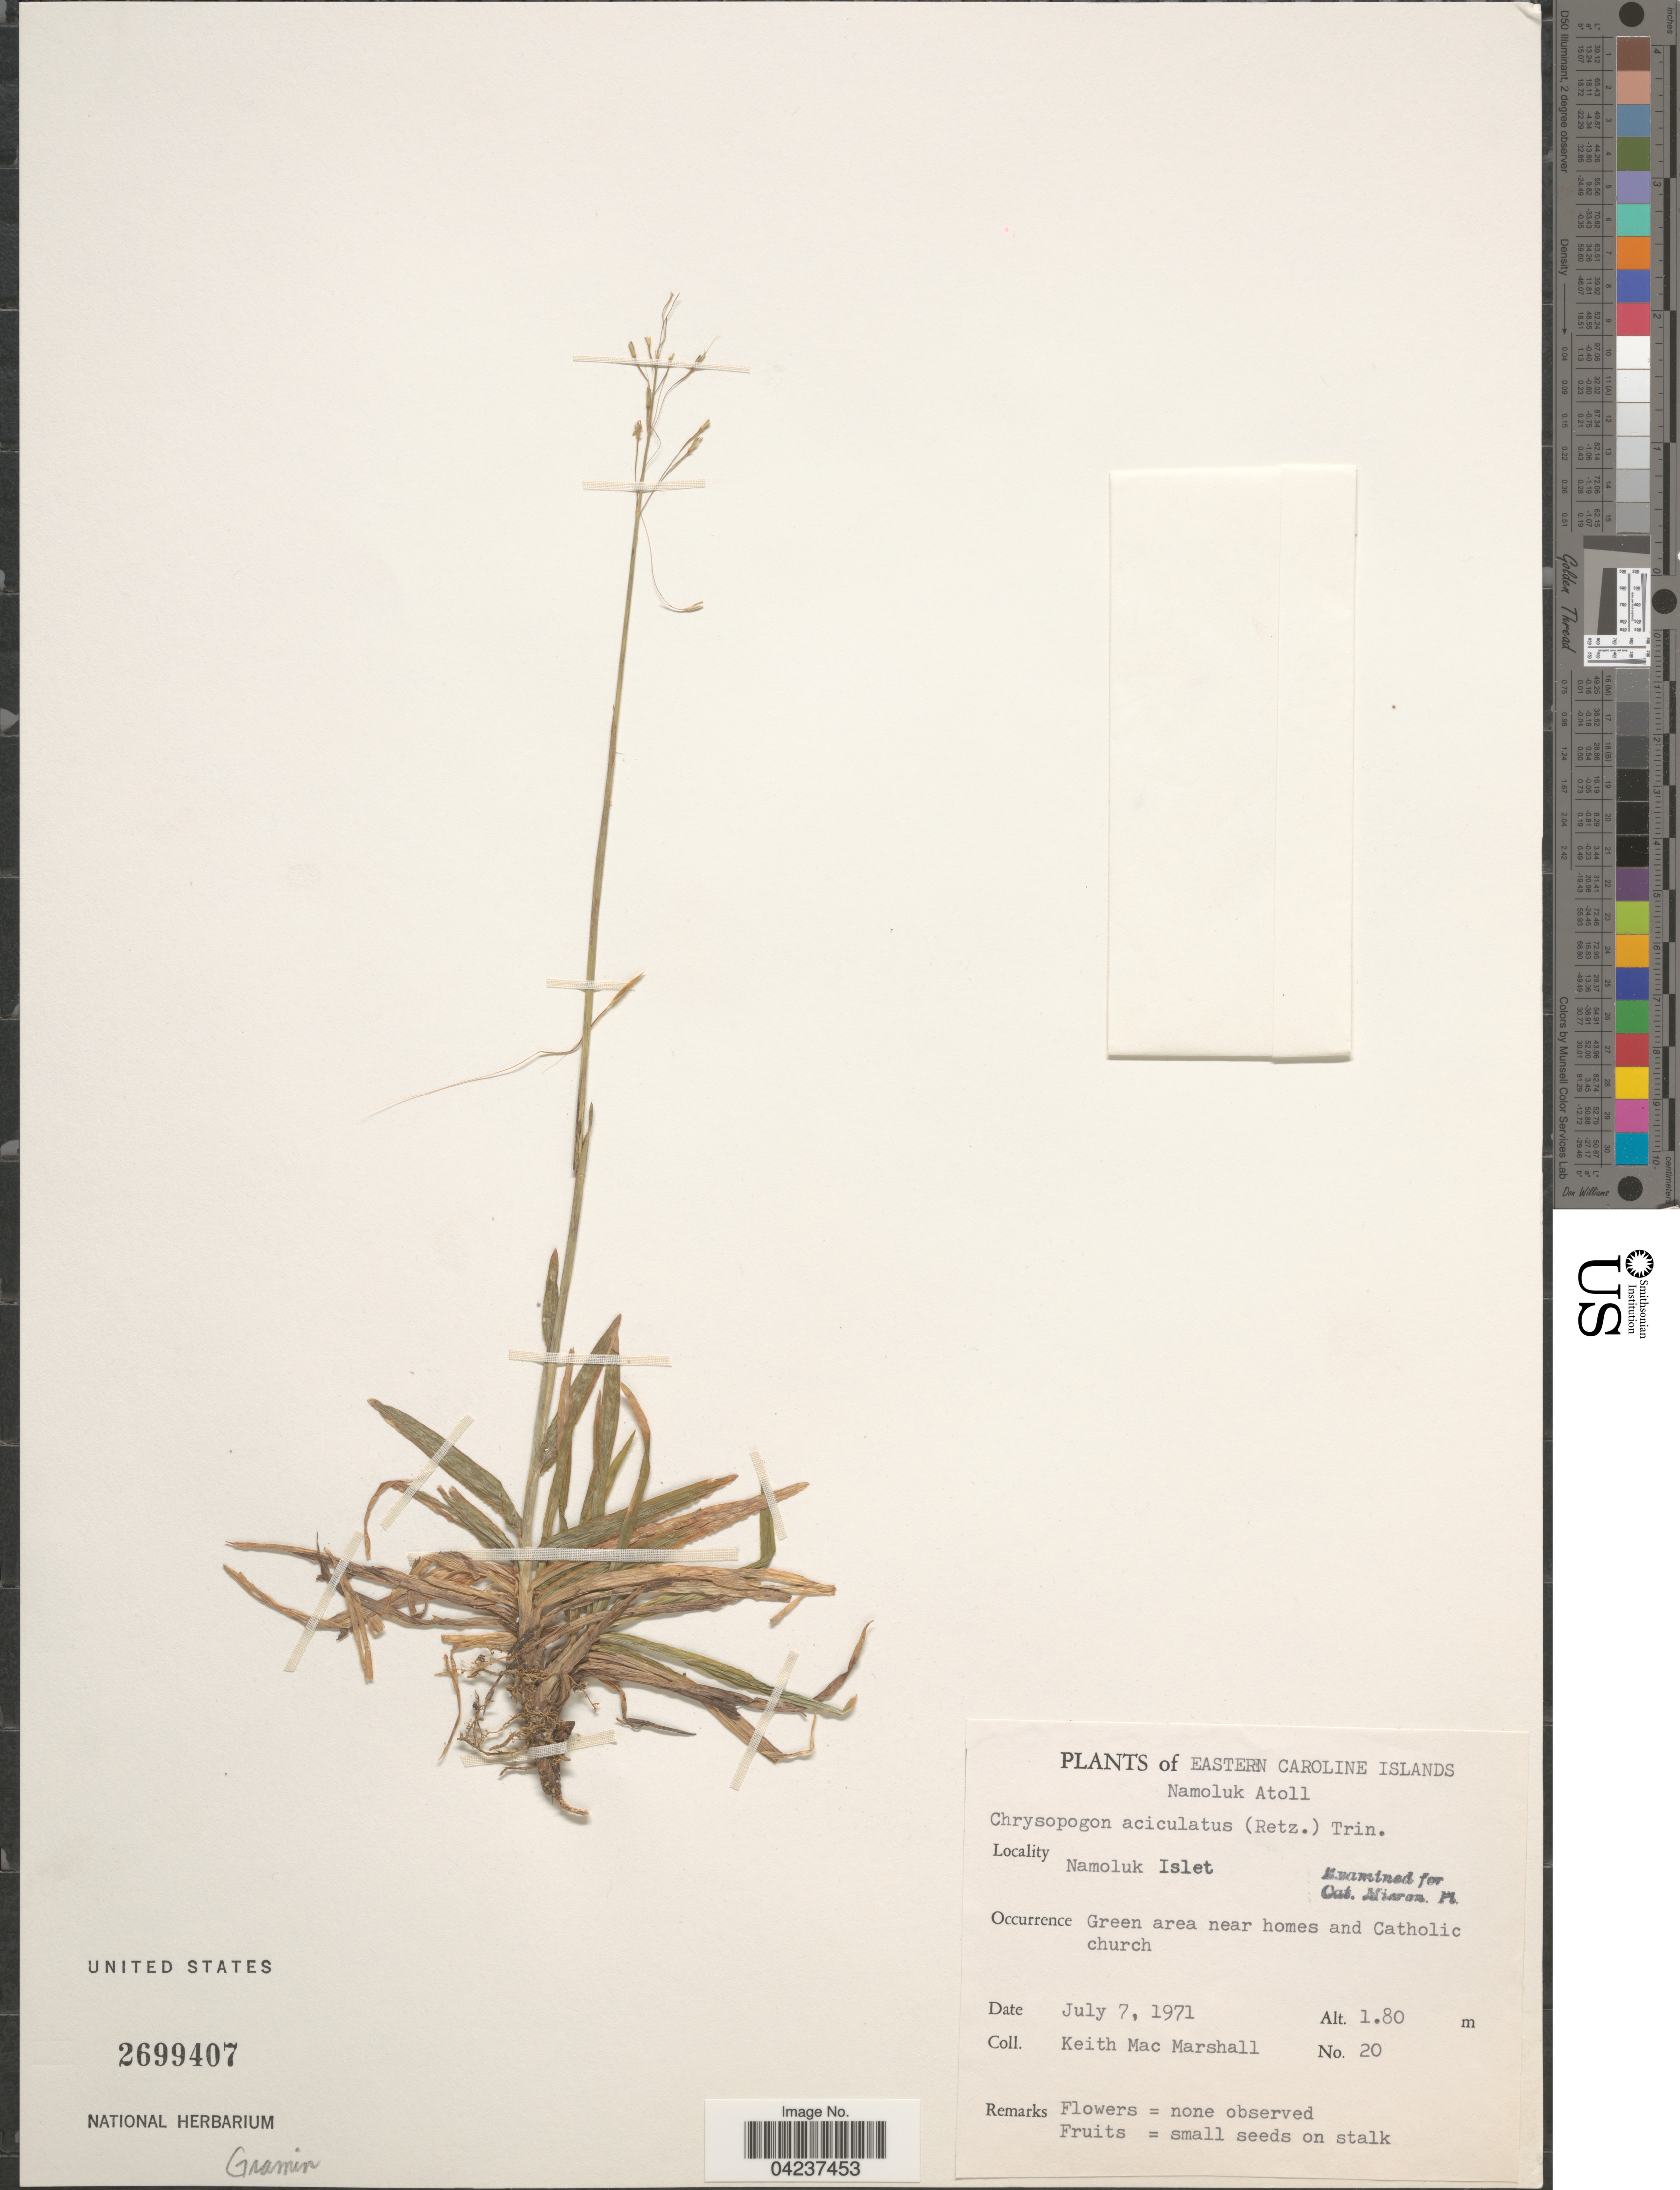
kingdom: Plantae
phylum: Tracheophyta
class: Liliopsida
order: Poales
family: Poaceae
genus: Chrysopogon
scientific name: Chrysopogon aciculatus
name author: (Retz.) Trin.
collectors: K. Macmarshall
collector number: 20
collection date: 1971-07-07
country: Micronesia, Federated States of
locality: Eastern Caroline Islands. Namoluk Atoll. Namoluk Islet. Green area near homes and Catholic church.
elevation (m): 1.8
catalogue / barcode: US 2699407